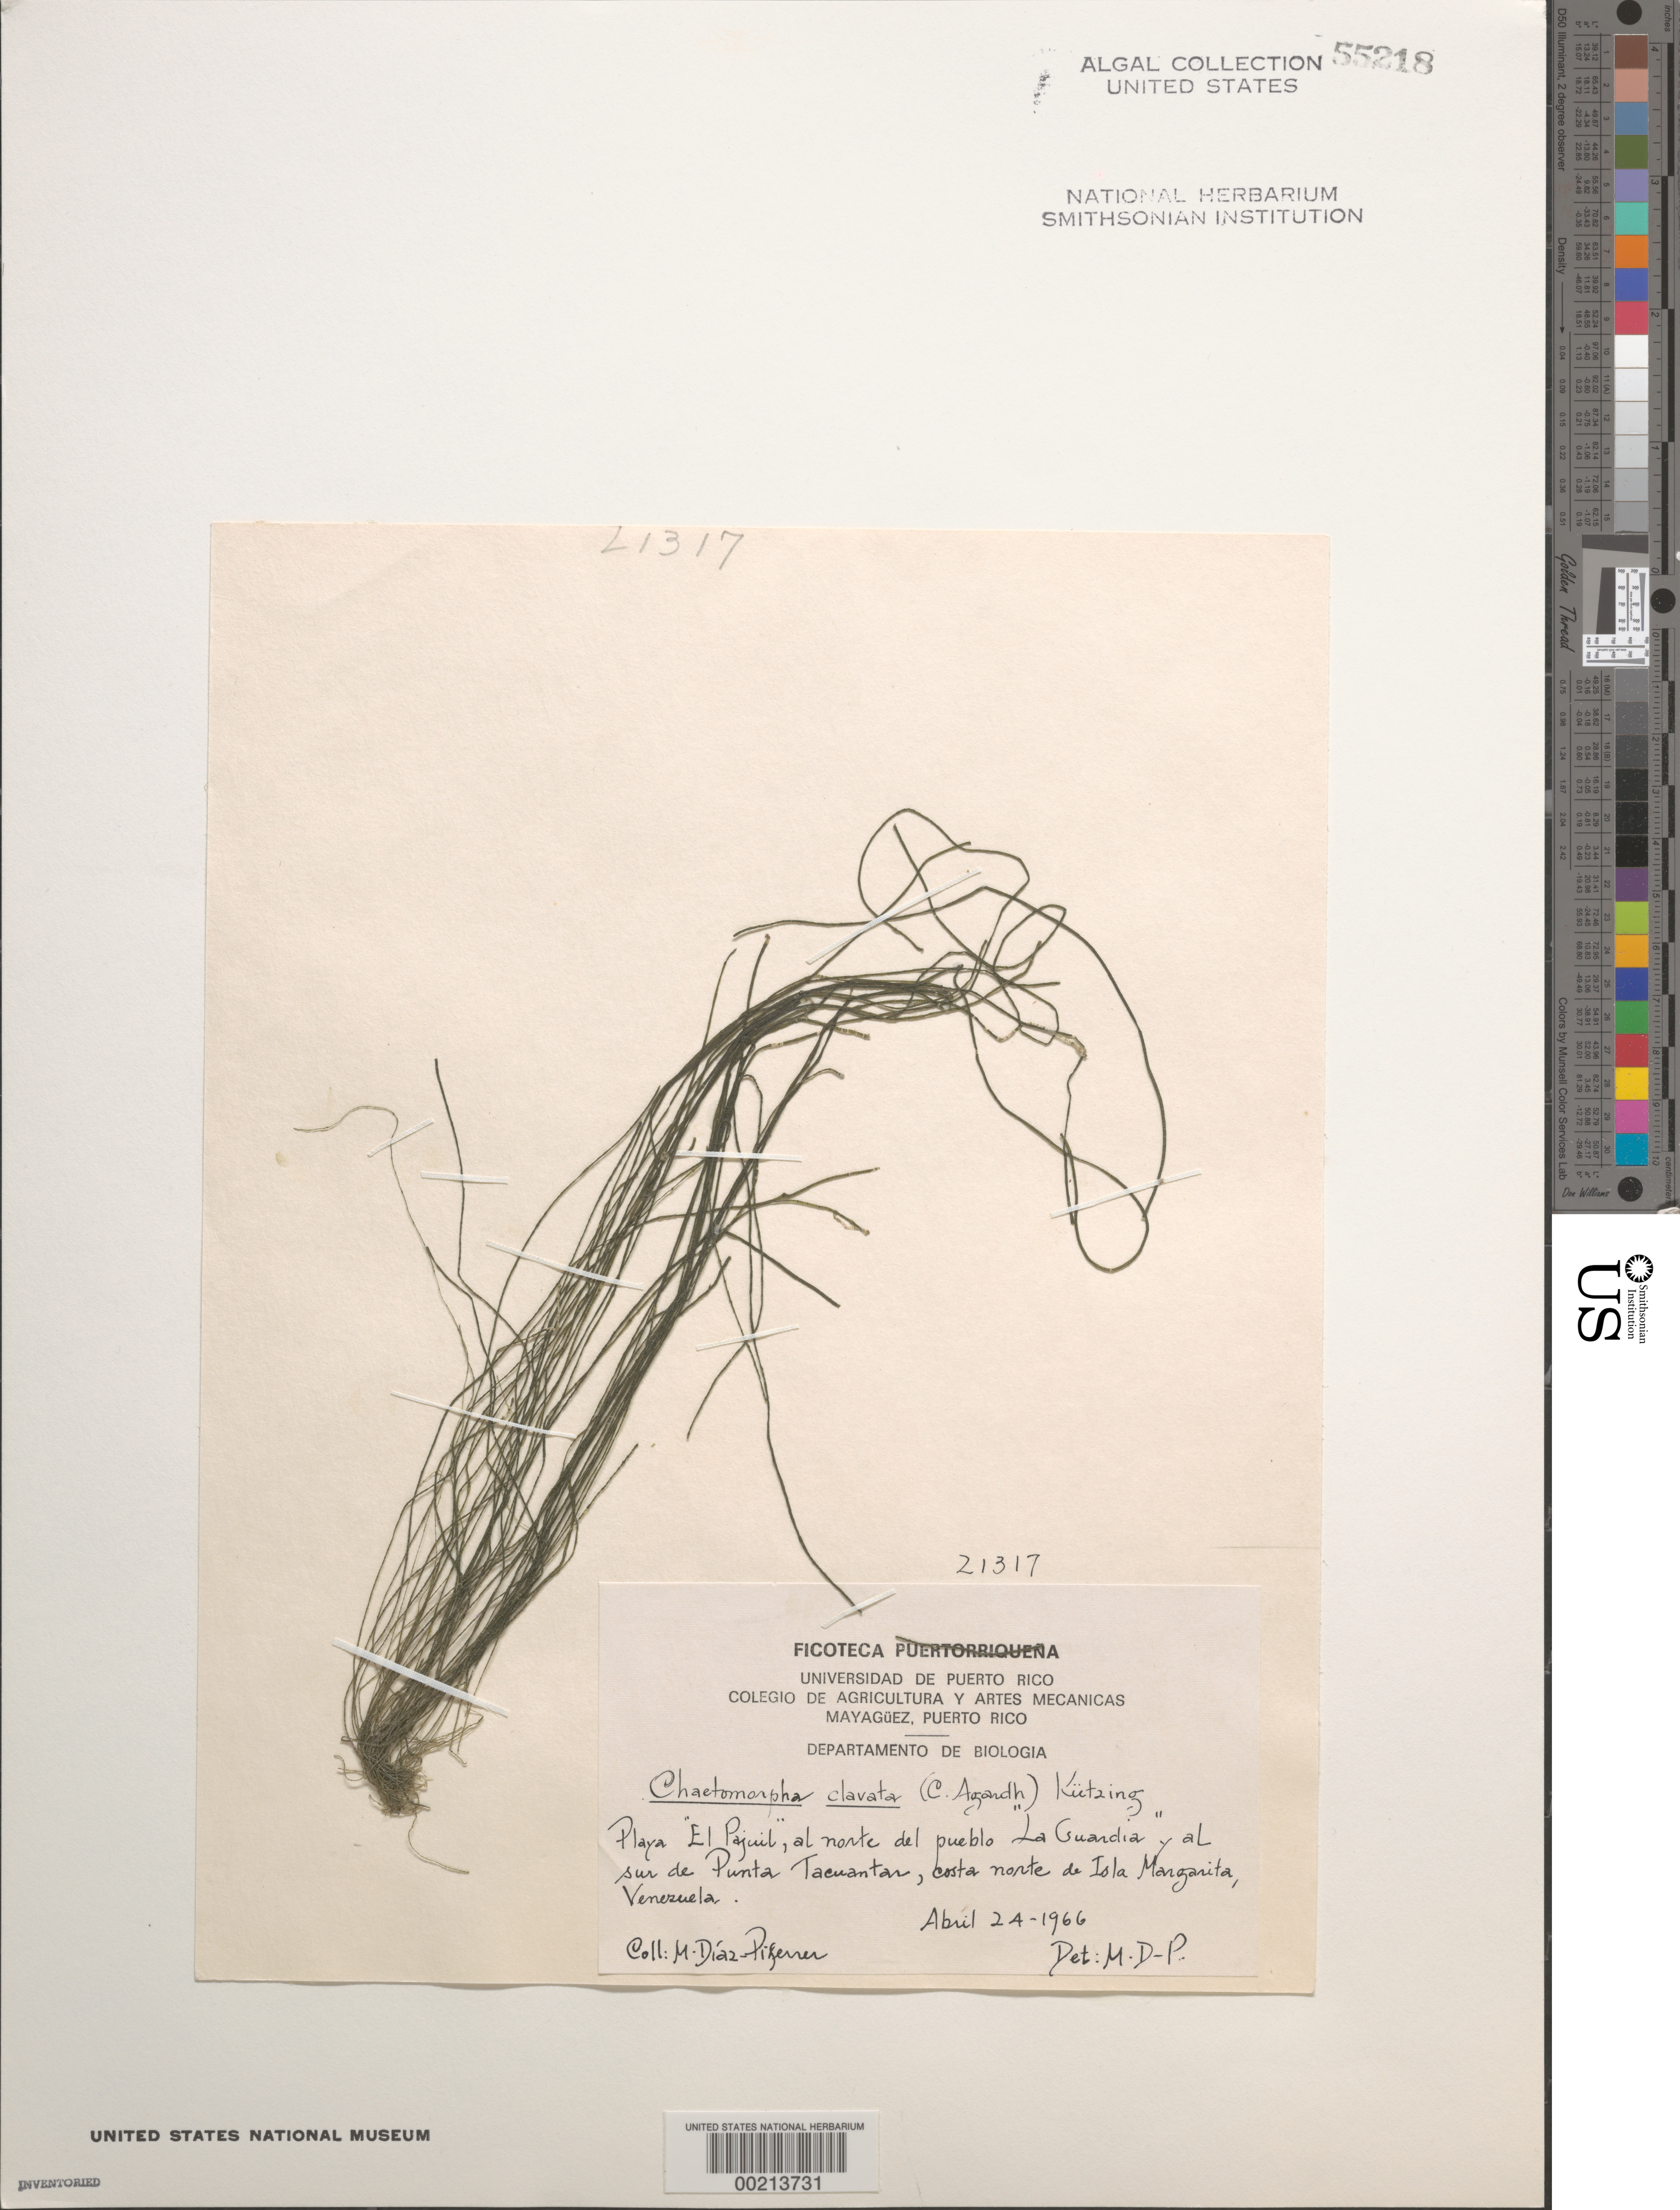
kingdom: Plantae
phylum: Chlorophyta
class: Ulvophyceae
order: Cladophorales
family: Cladophoraceae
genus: Chaetomorpha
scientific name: Chaetomorpha clavata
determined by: Diaz-Piferrer, M.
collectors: M. Diaz-Piferrer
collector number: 21317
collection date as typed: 24 Apr 1966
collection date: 1966-04-24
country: Venezuela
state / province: Nueva Esparta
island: Margarita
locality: El Pajuil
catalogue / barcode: US 55218